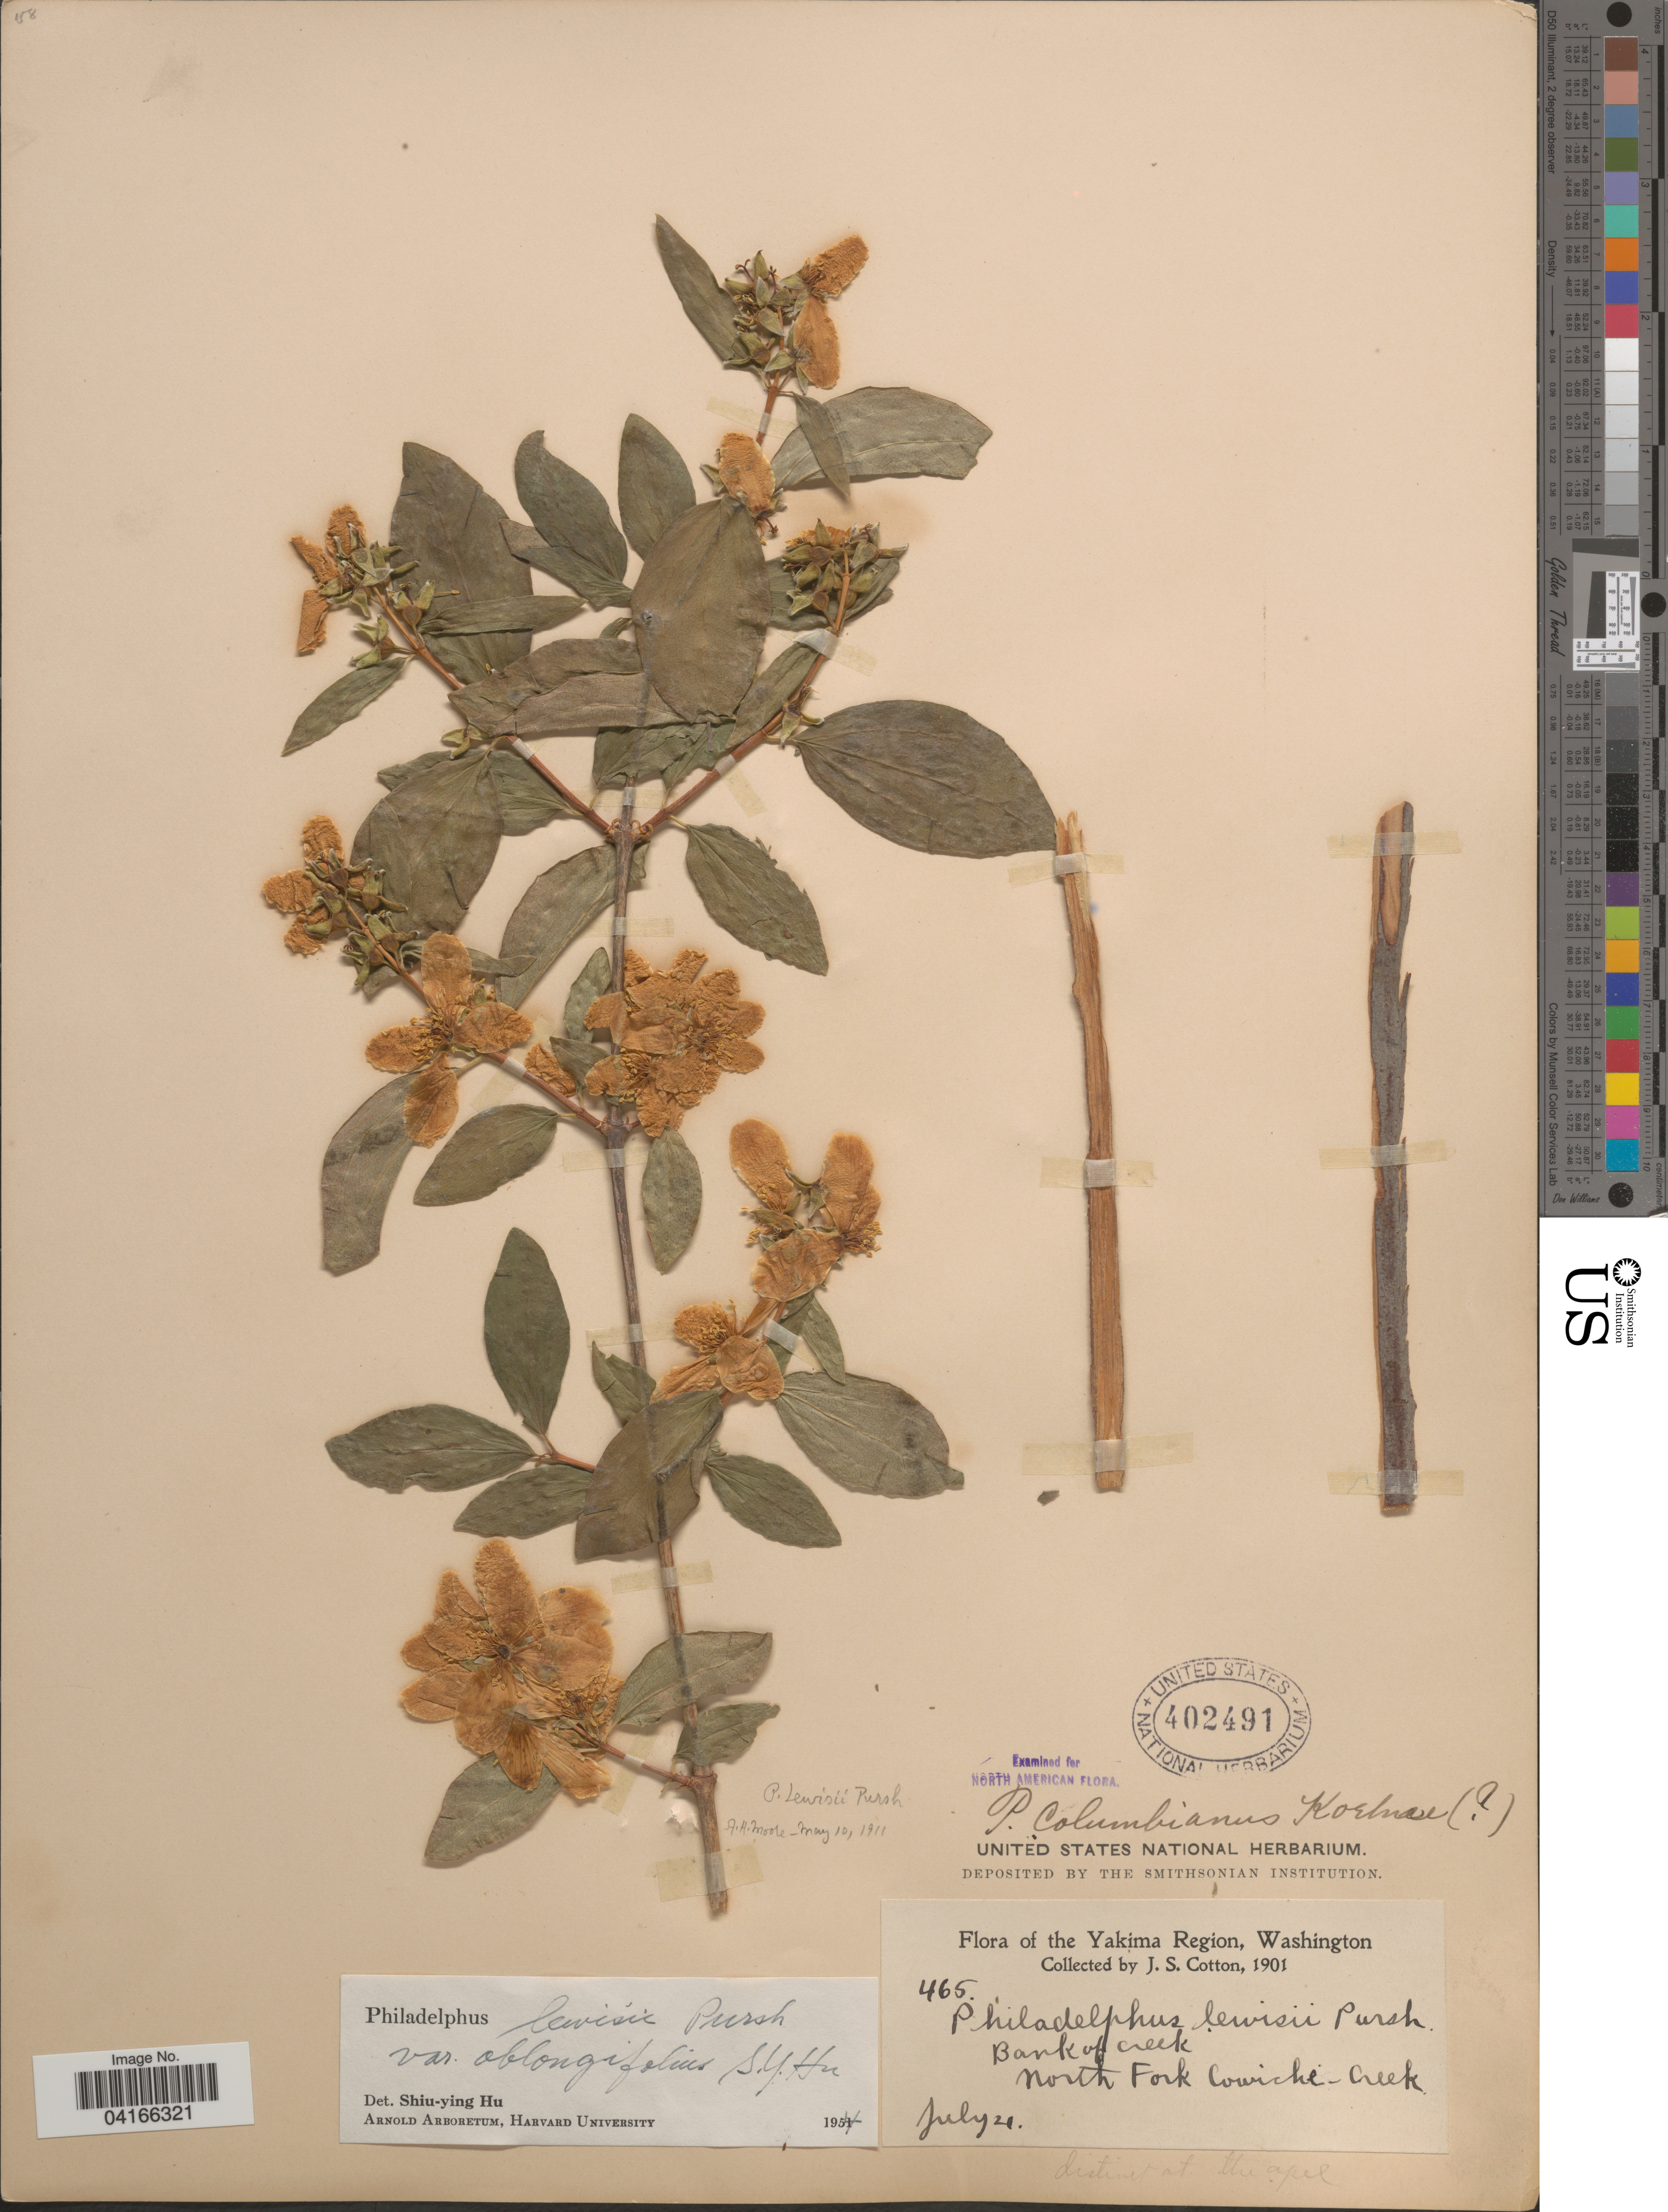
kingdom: Plantae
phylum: Tracheophyta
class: Magnoliopsida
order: Cornales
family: Hydrangeaceae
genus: Philadelphus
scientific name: Philadelphus lewisii var. oblongifolius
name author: S.Y. Hu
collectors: J. S. Cotton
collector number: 465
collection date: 1901-07-21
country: United States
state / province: Washington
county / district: Yakima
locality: Yakima Region. North Fork Cowiche-Creek.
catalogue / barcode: US 402491